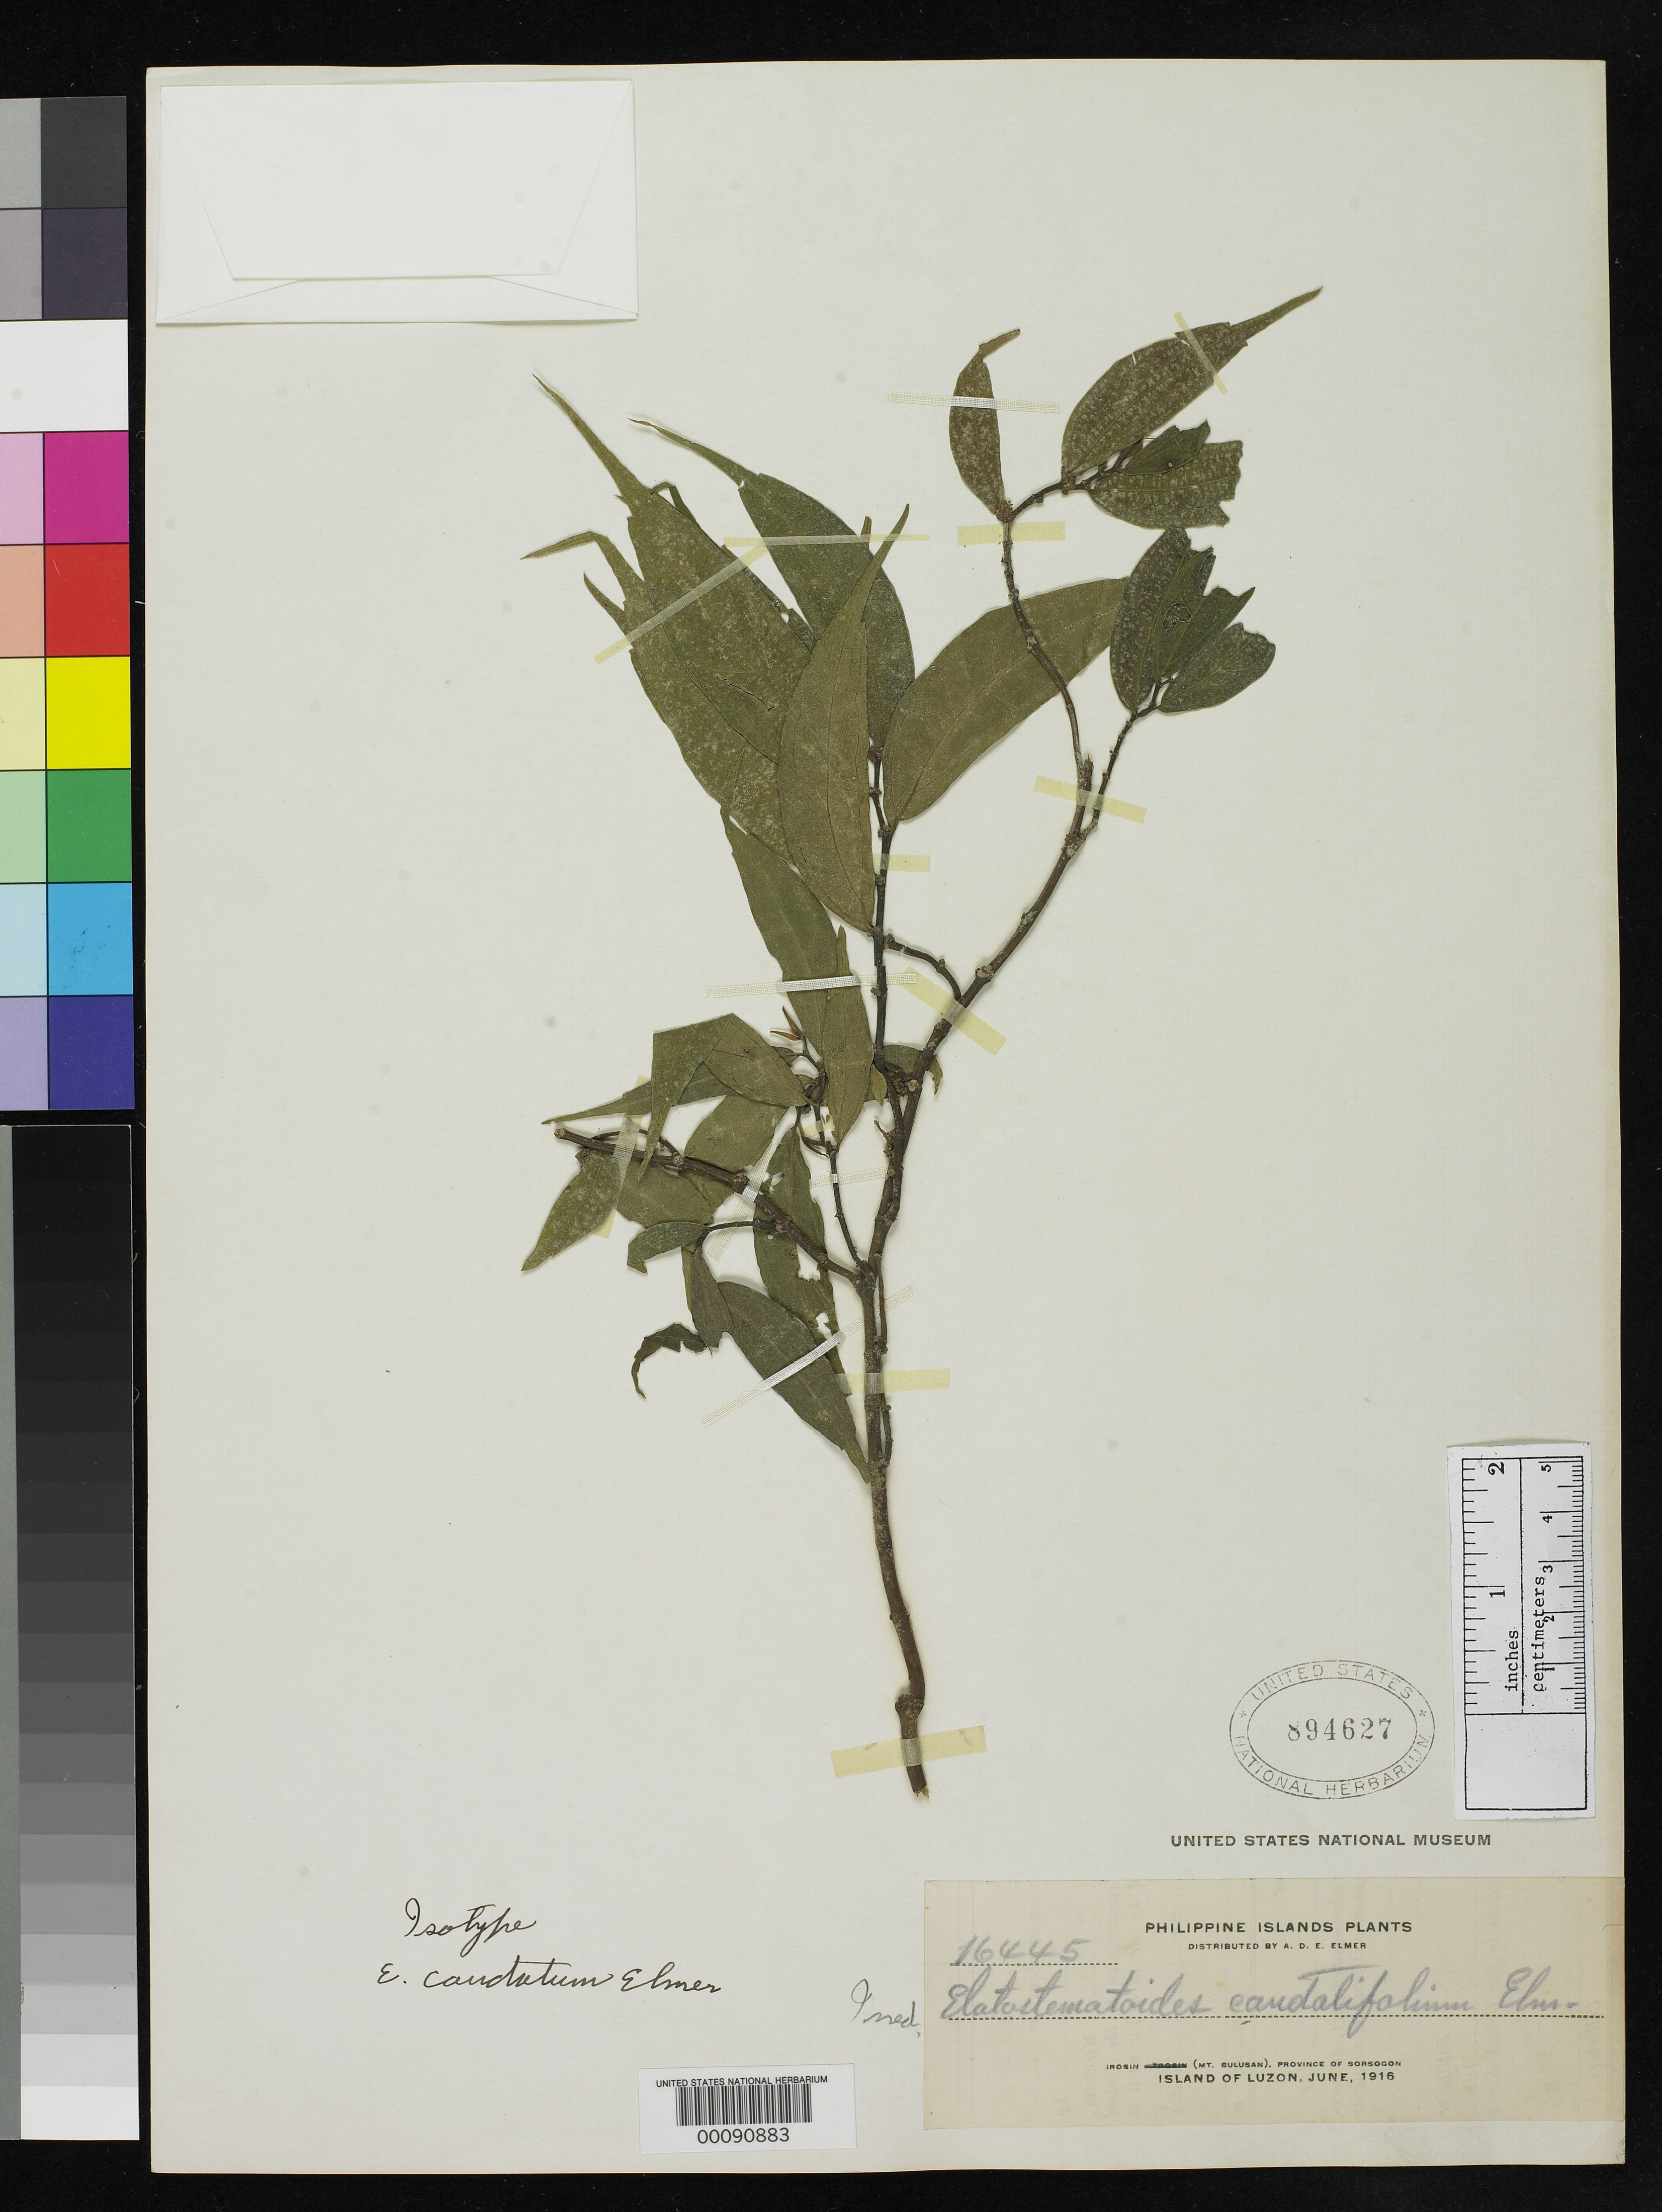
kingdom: Plantae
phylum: Tracheophyta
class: Magnoliopsida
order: Rosales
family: Urticaceae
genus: Elatostematoides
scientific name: Elatostematoides caudatum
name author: Elmer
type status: Isotype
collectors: A. D. E. Elmer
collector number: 16445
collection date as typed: Jun 1916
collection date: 1916-06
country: Philippines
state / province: Bicol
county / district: Sorsogon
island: Luzon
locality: Irosin (Mt. Bulusan).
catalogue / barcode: US 894627